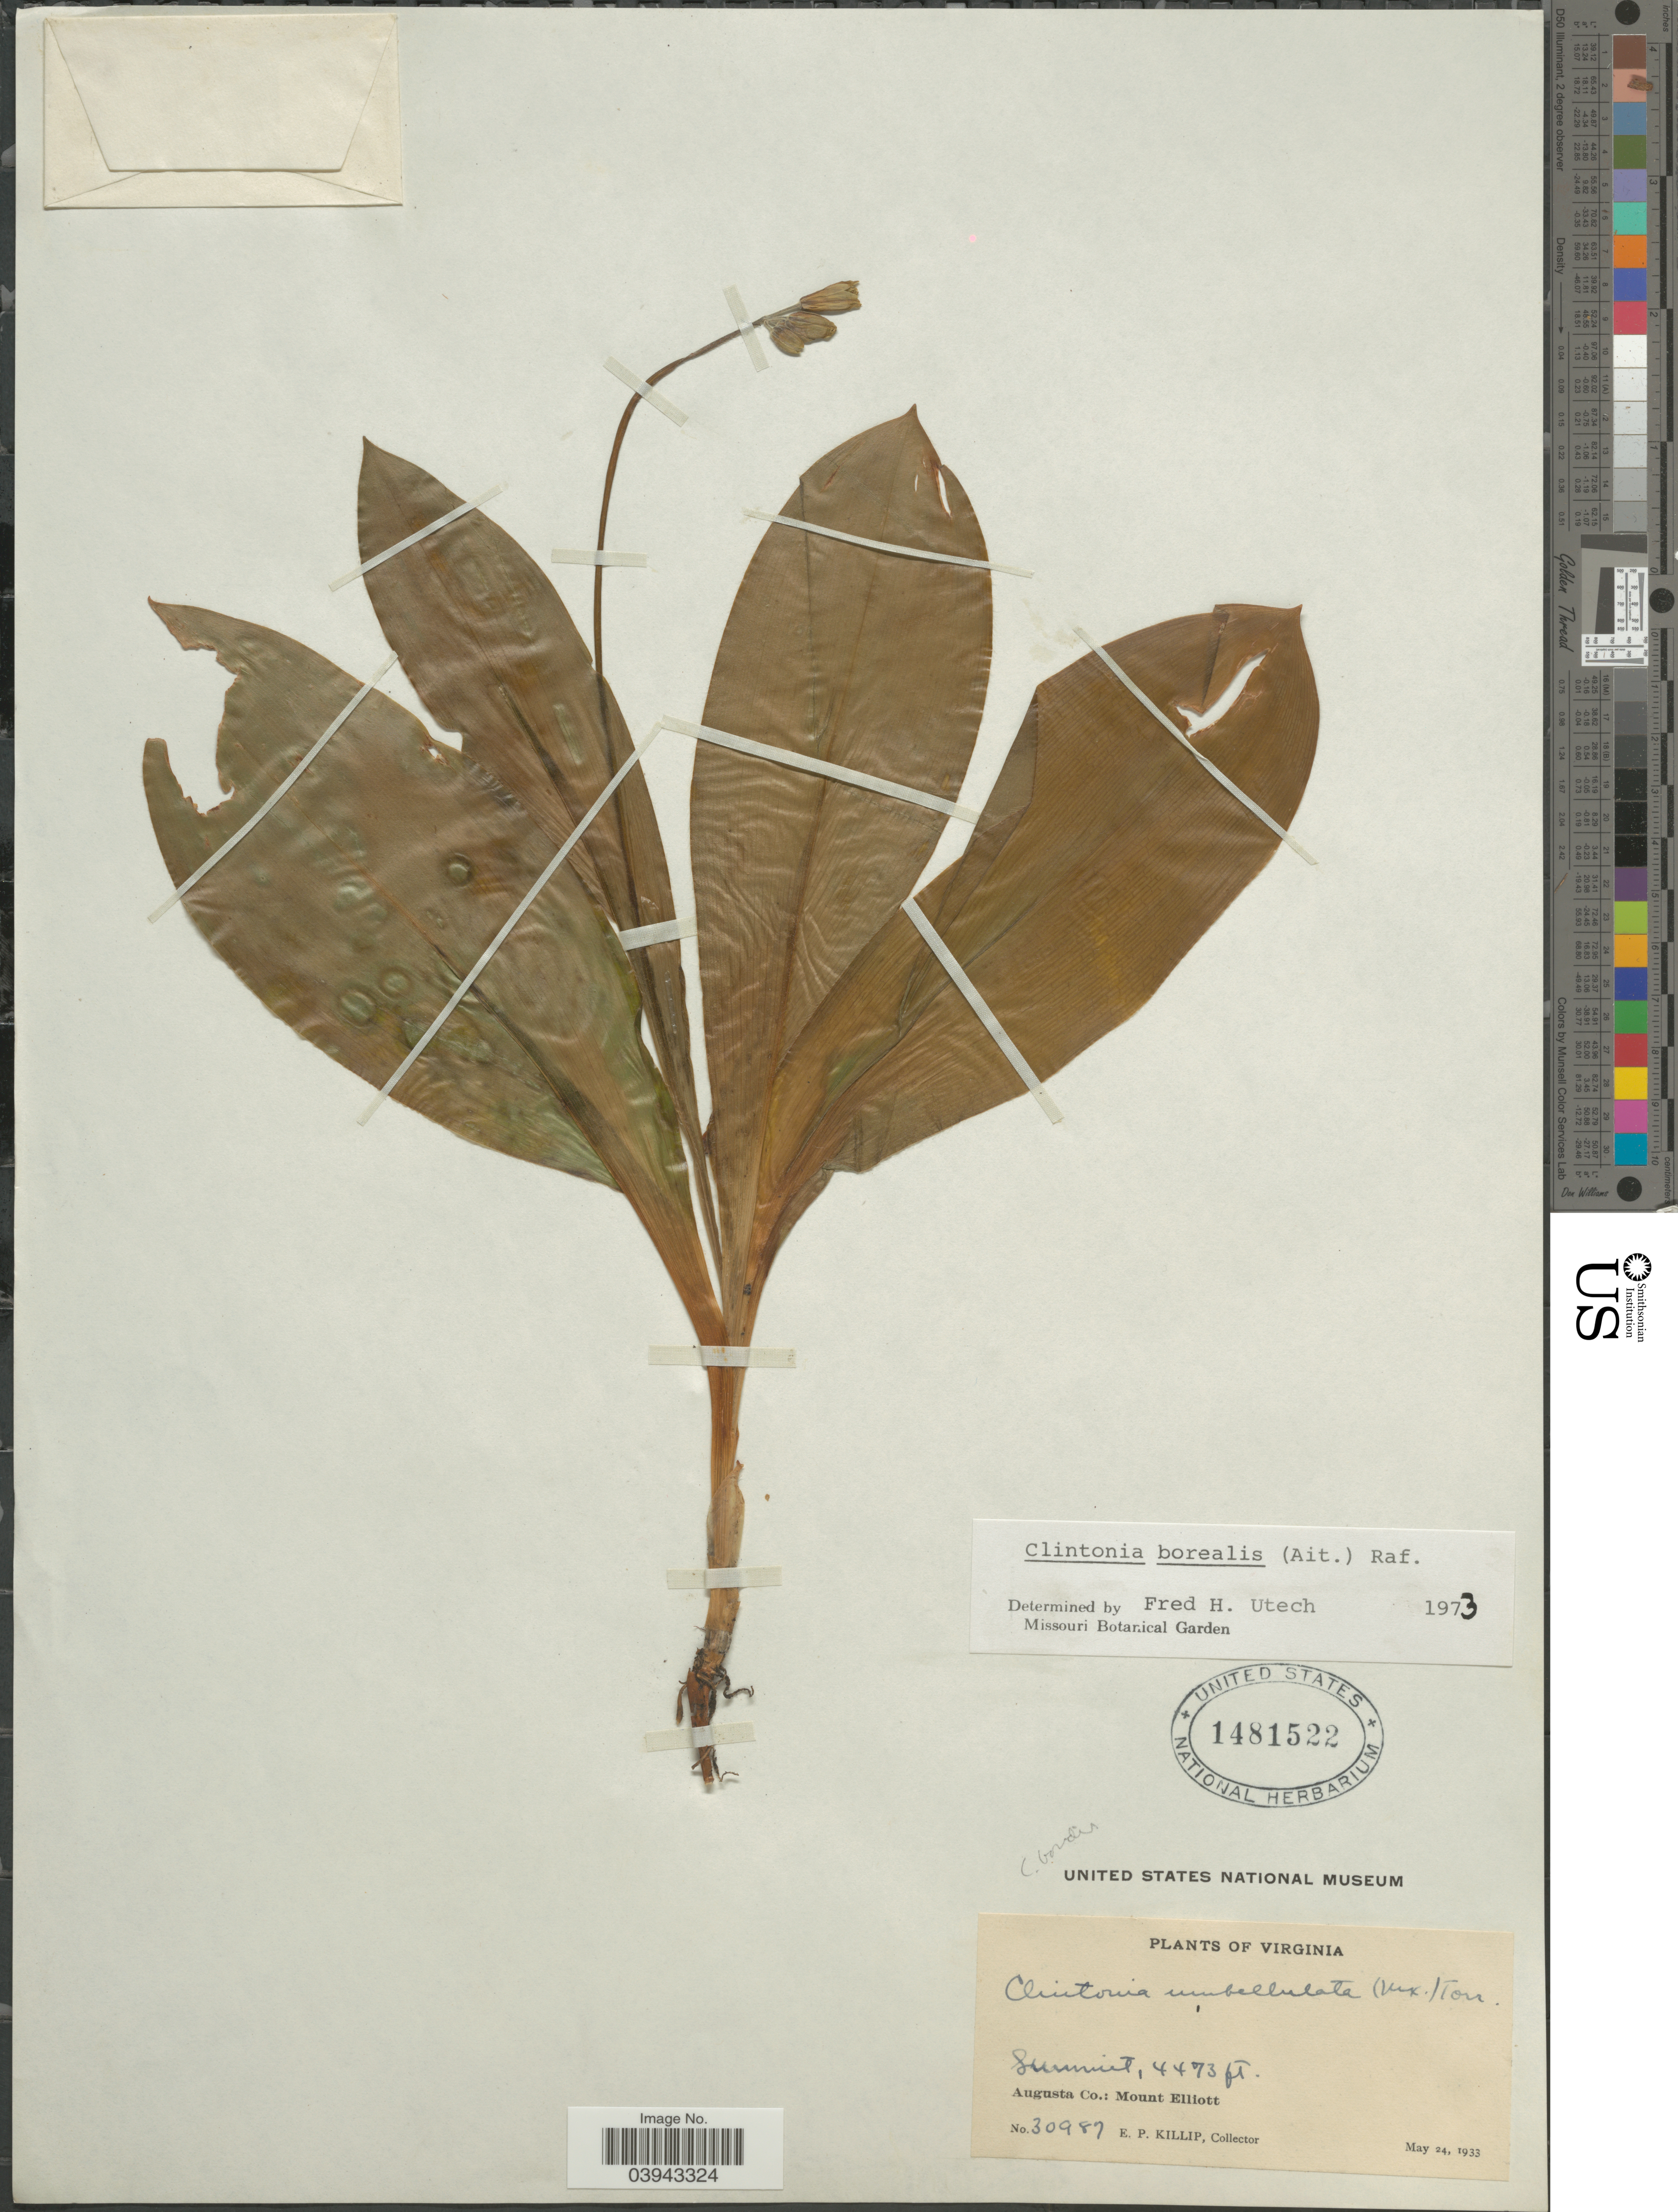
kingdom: Plantae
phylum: Tracheophyta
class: Liliopsida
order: Liliales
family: Liliaceae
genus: Clintonia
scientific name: Clintonia borealis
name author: (Aiton) Raf.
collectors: E. P. Killip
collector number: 30987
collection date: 1933-05-24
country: United States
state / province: Virginia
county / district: Augusta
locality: Summit. Augusta Co.: Mount Elliott.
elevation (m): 1363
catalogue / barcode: US 1481522